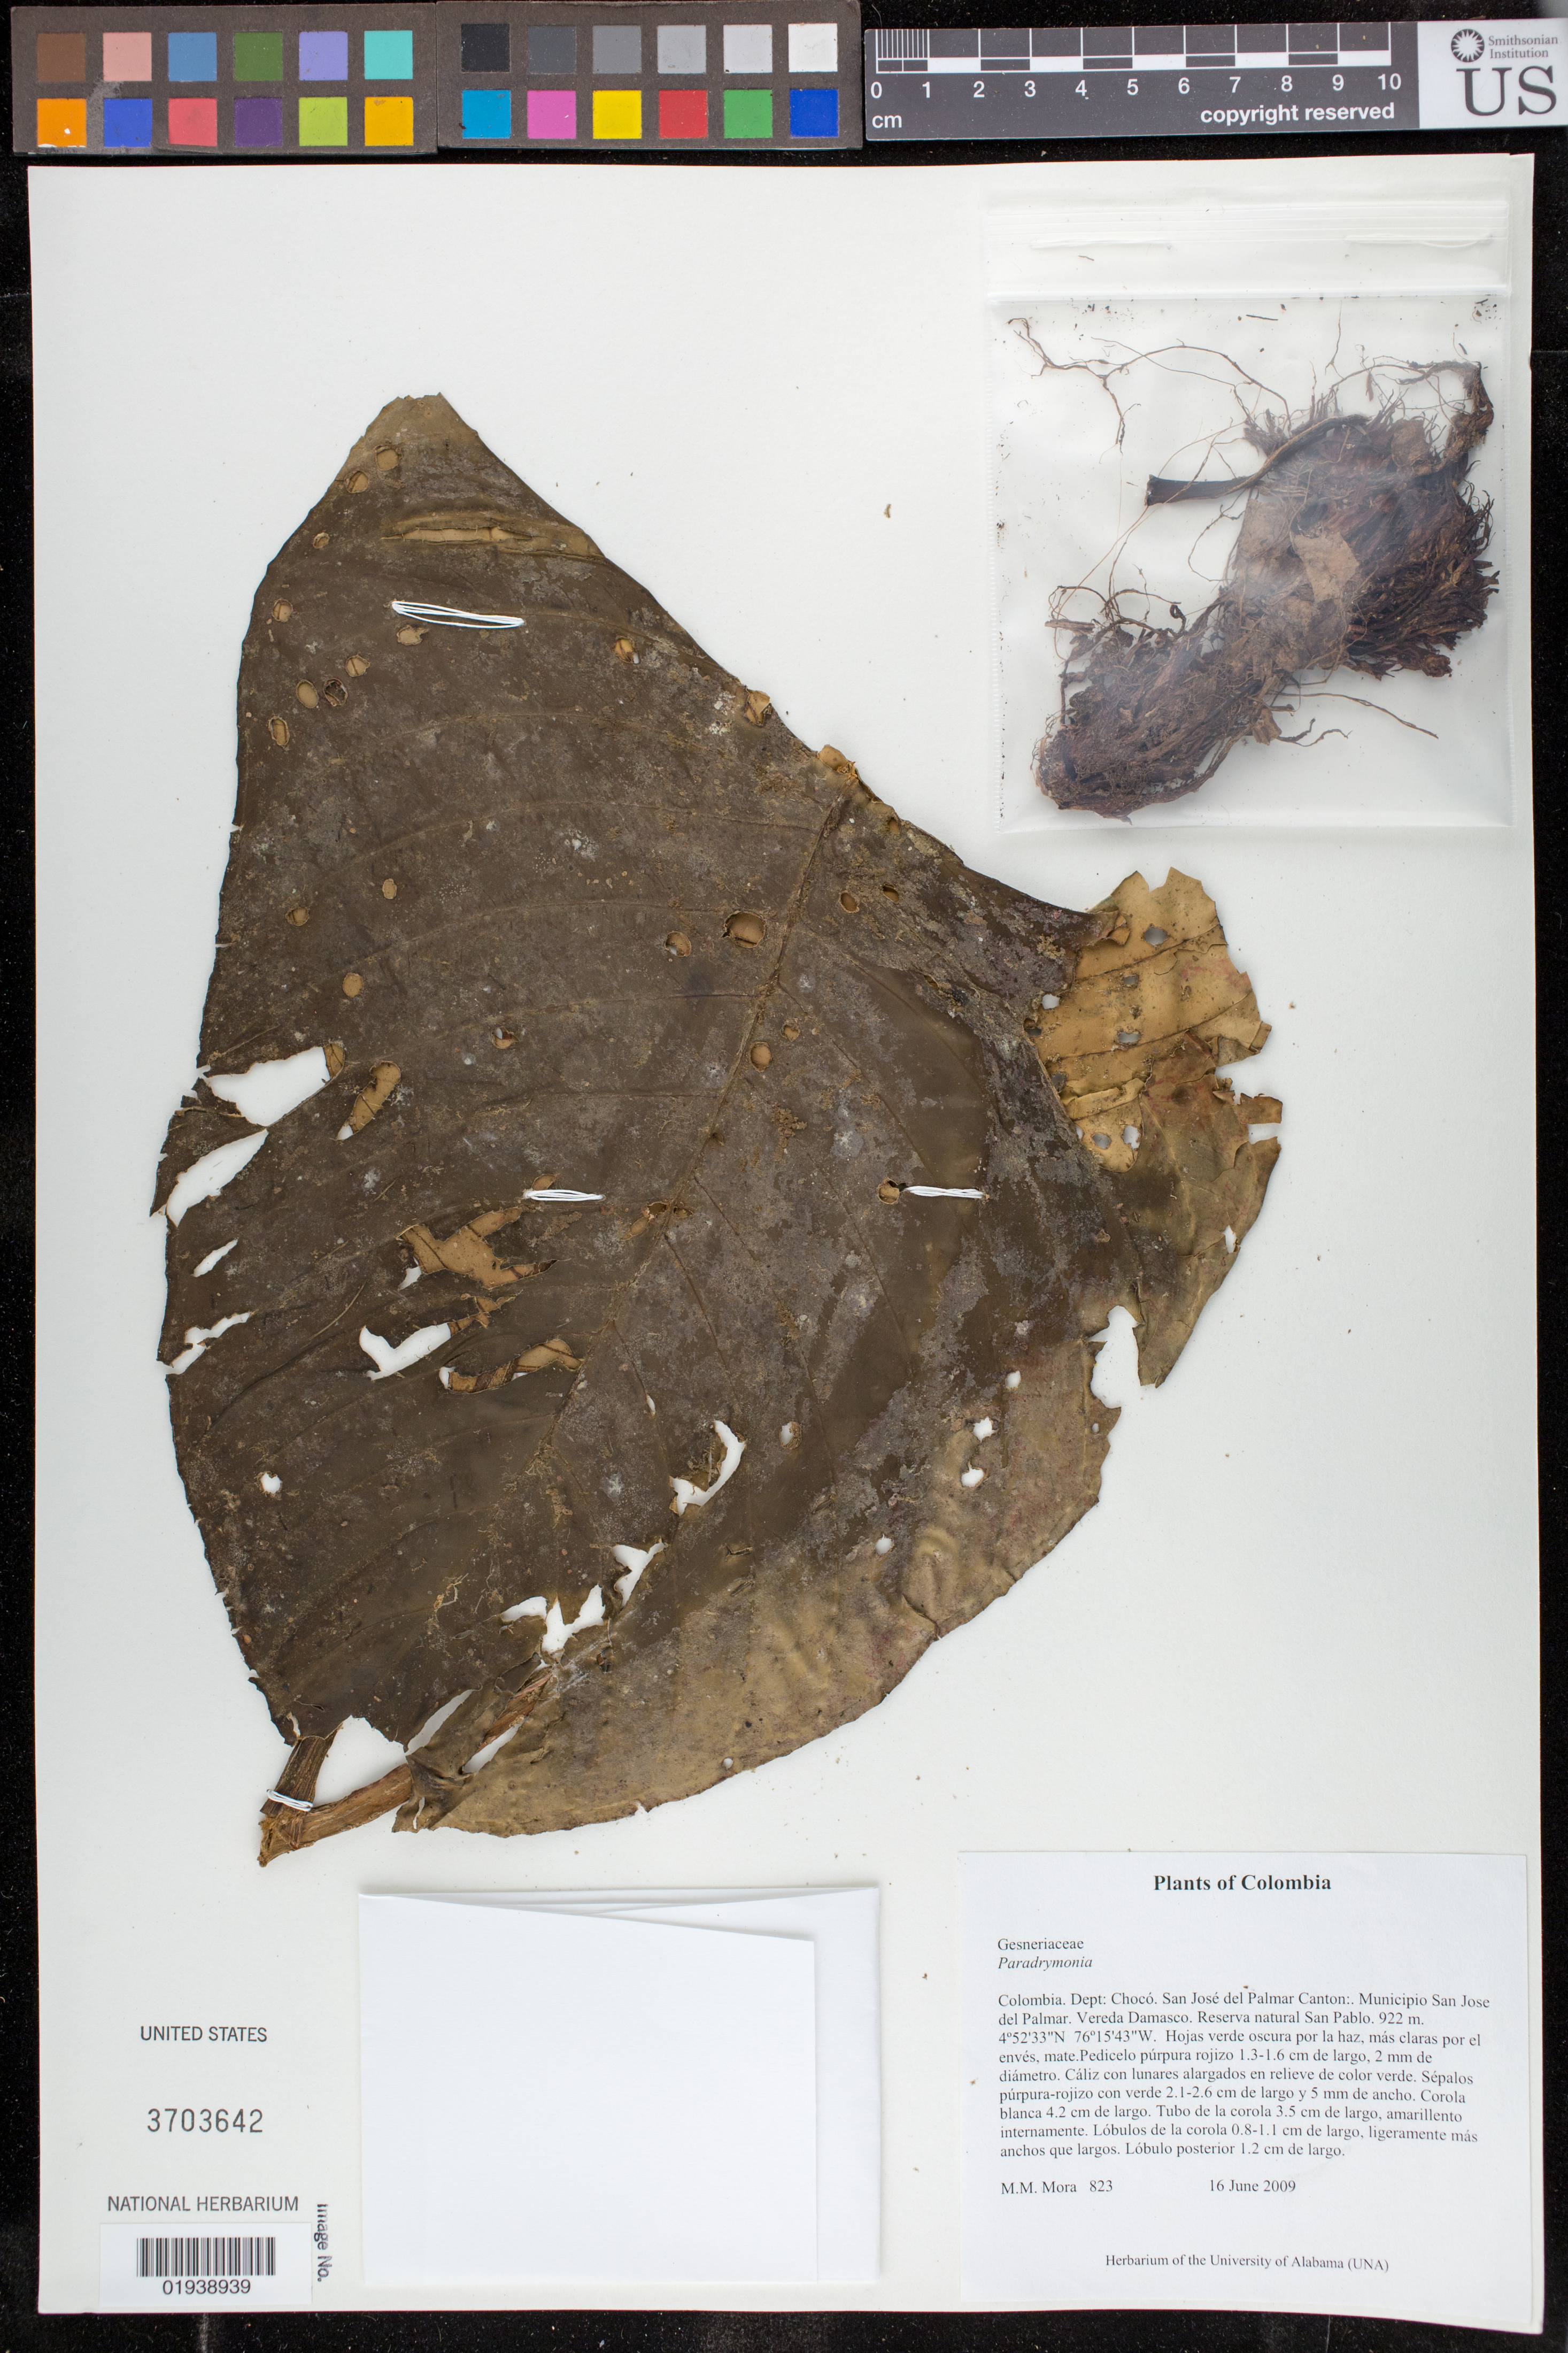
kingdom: Plantae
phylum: Tracheophyta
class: Magnoliopsida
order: Lamiales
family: Gesneriaceae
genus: Paradrymonia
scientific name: Paradrymonia sp.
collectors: M. M. Mora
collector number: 823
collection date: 2009-06-16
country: Colombia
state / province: Chocó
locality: San Jose del Palmar Canton. Municipio San Jose del Palmar. Vereda Damasco. Reserva Natural San Pablo.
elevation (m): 922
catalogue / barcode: US 3703642